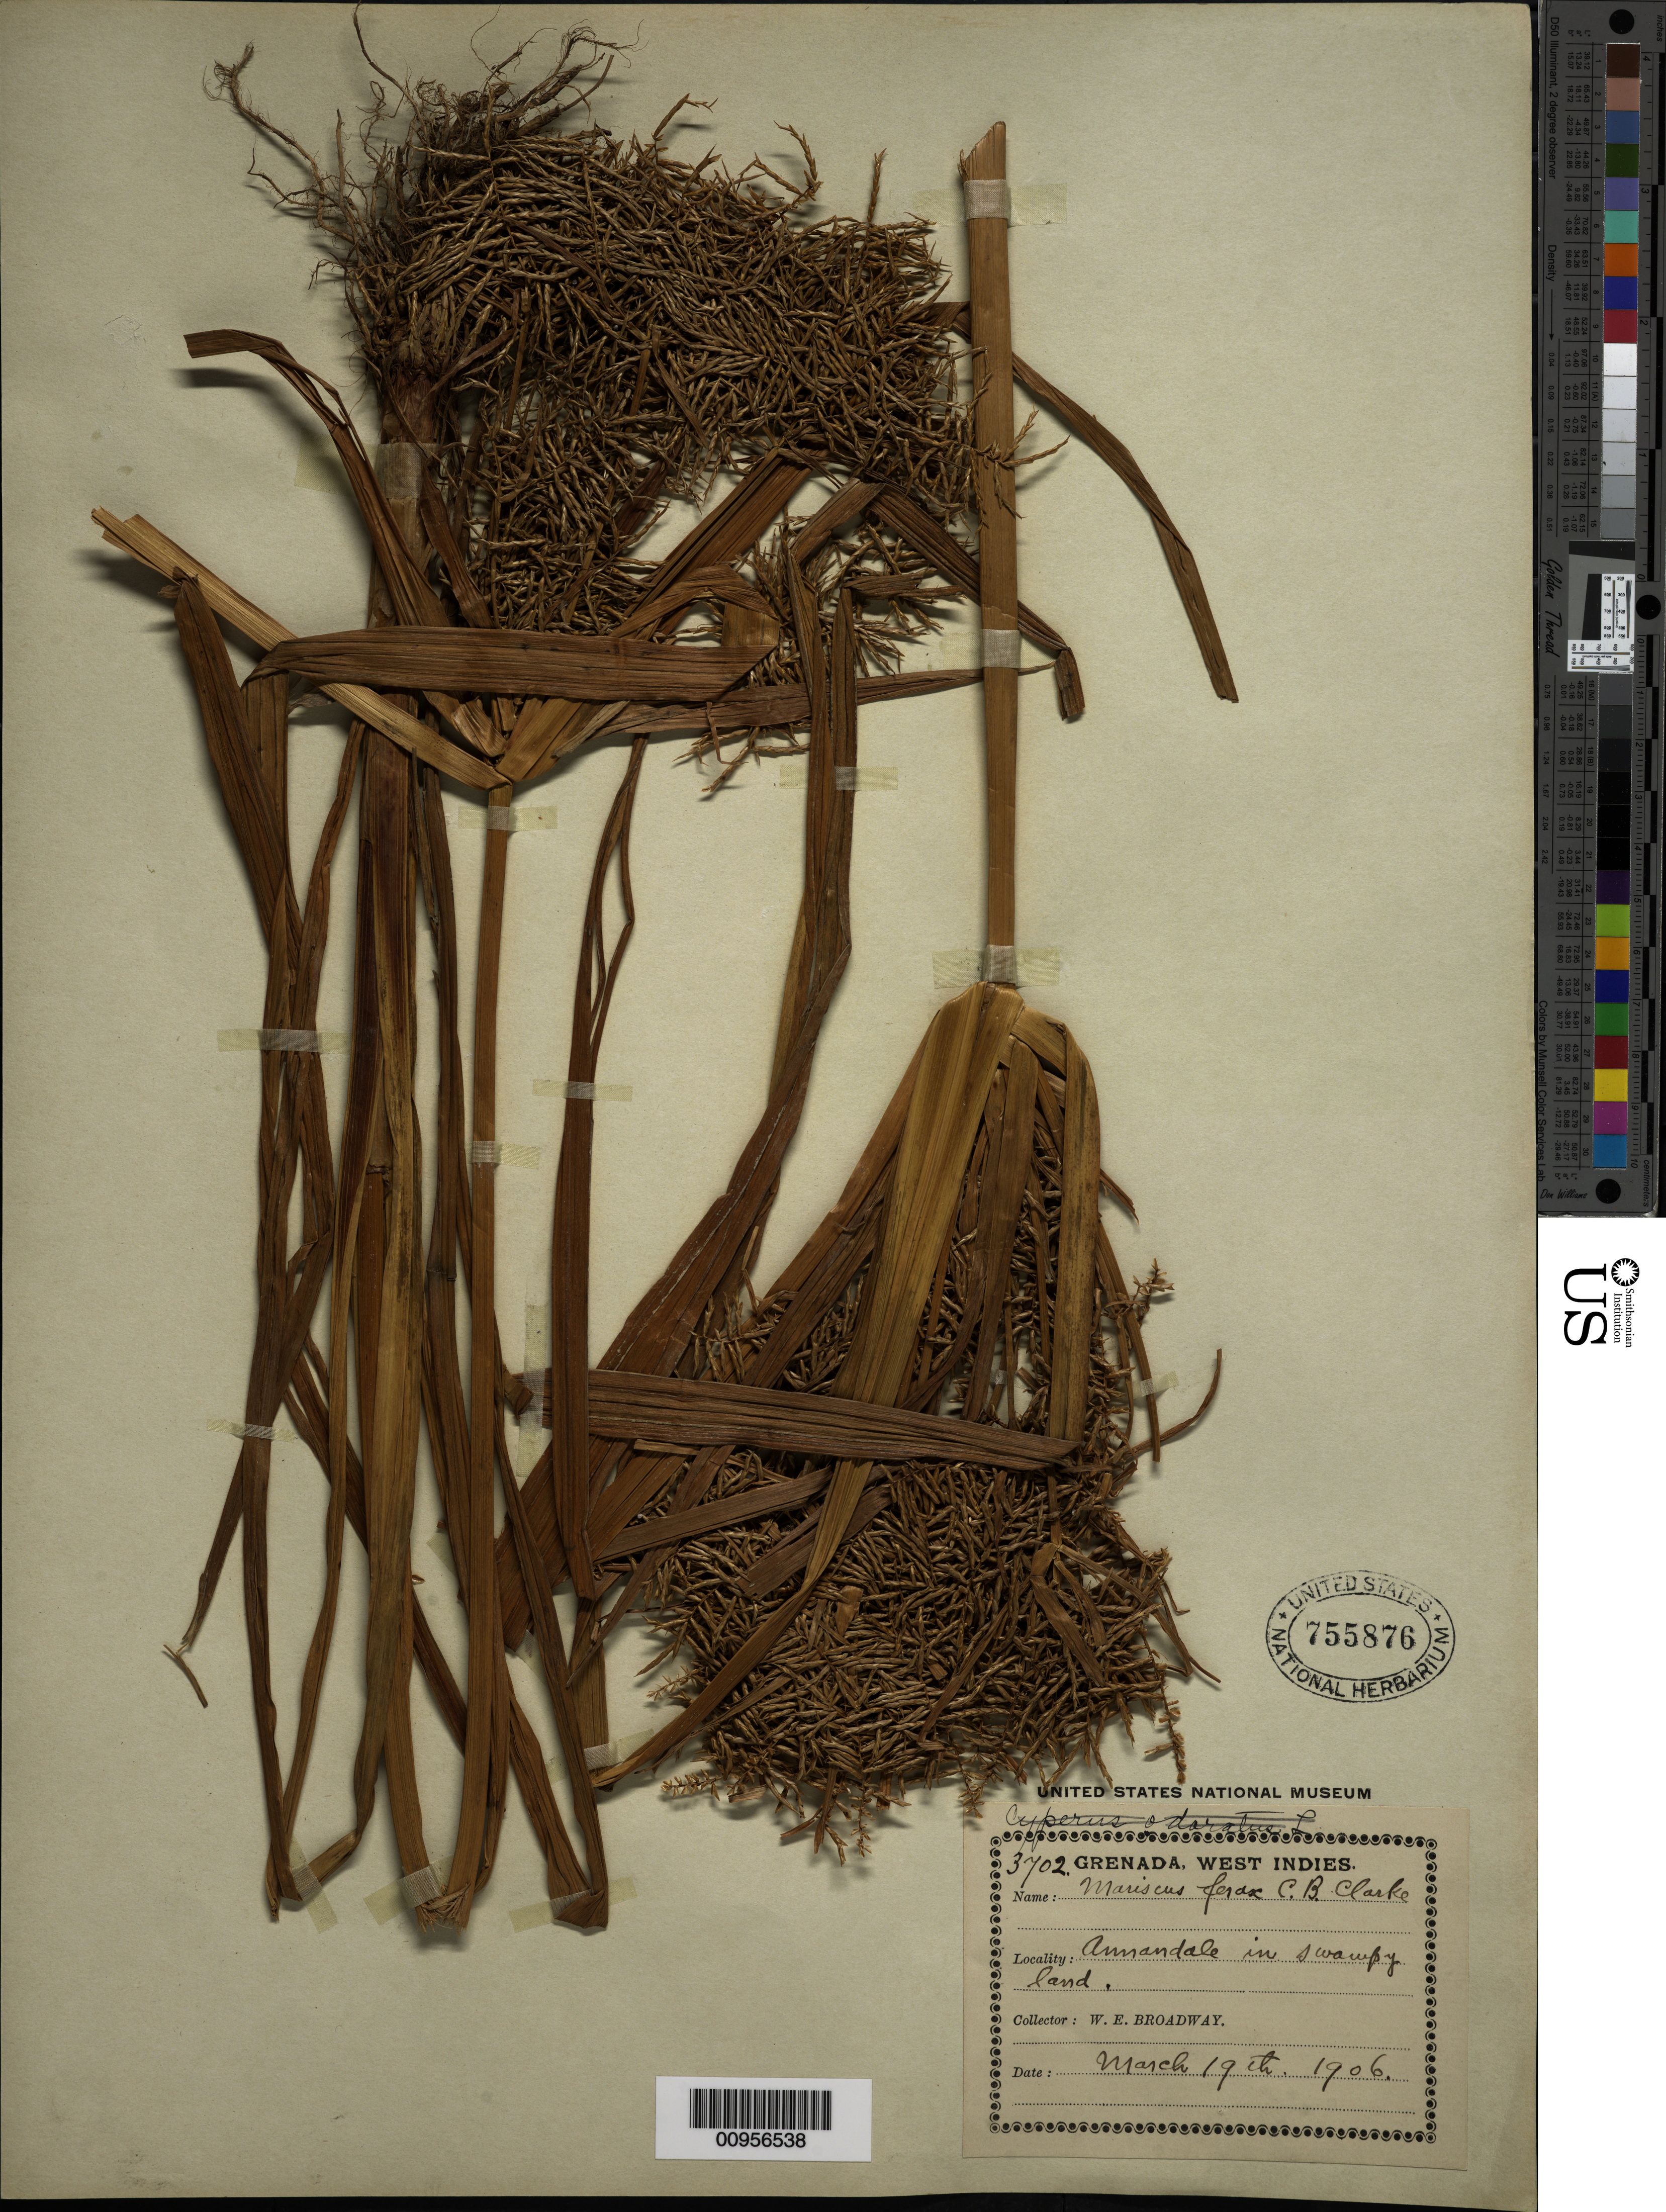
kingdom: Plantae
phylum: Tracheophyta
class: Liliopsida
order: Poales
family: Cyperaceae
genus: Cyperus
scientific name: Cyperus odoratus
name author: L.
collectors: W. E. Broadway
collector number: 3702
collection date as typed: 19 Mar 1906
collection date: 1906-03-19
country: Grenada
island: Grenada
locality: Annandale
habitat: Swampy land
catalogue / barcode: US 755876